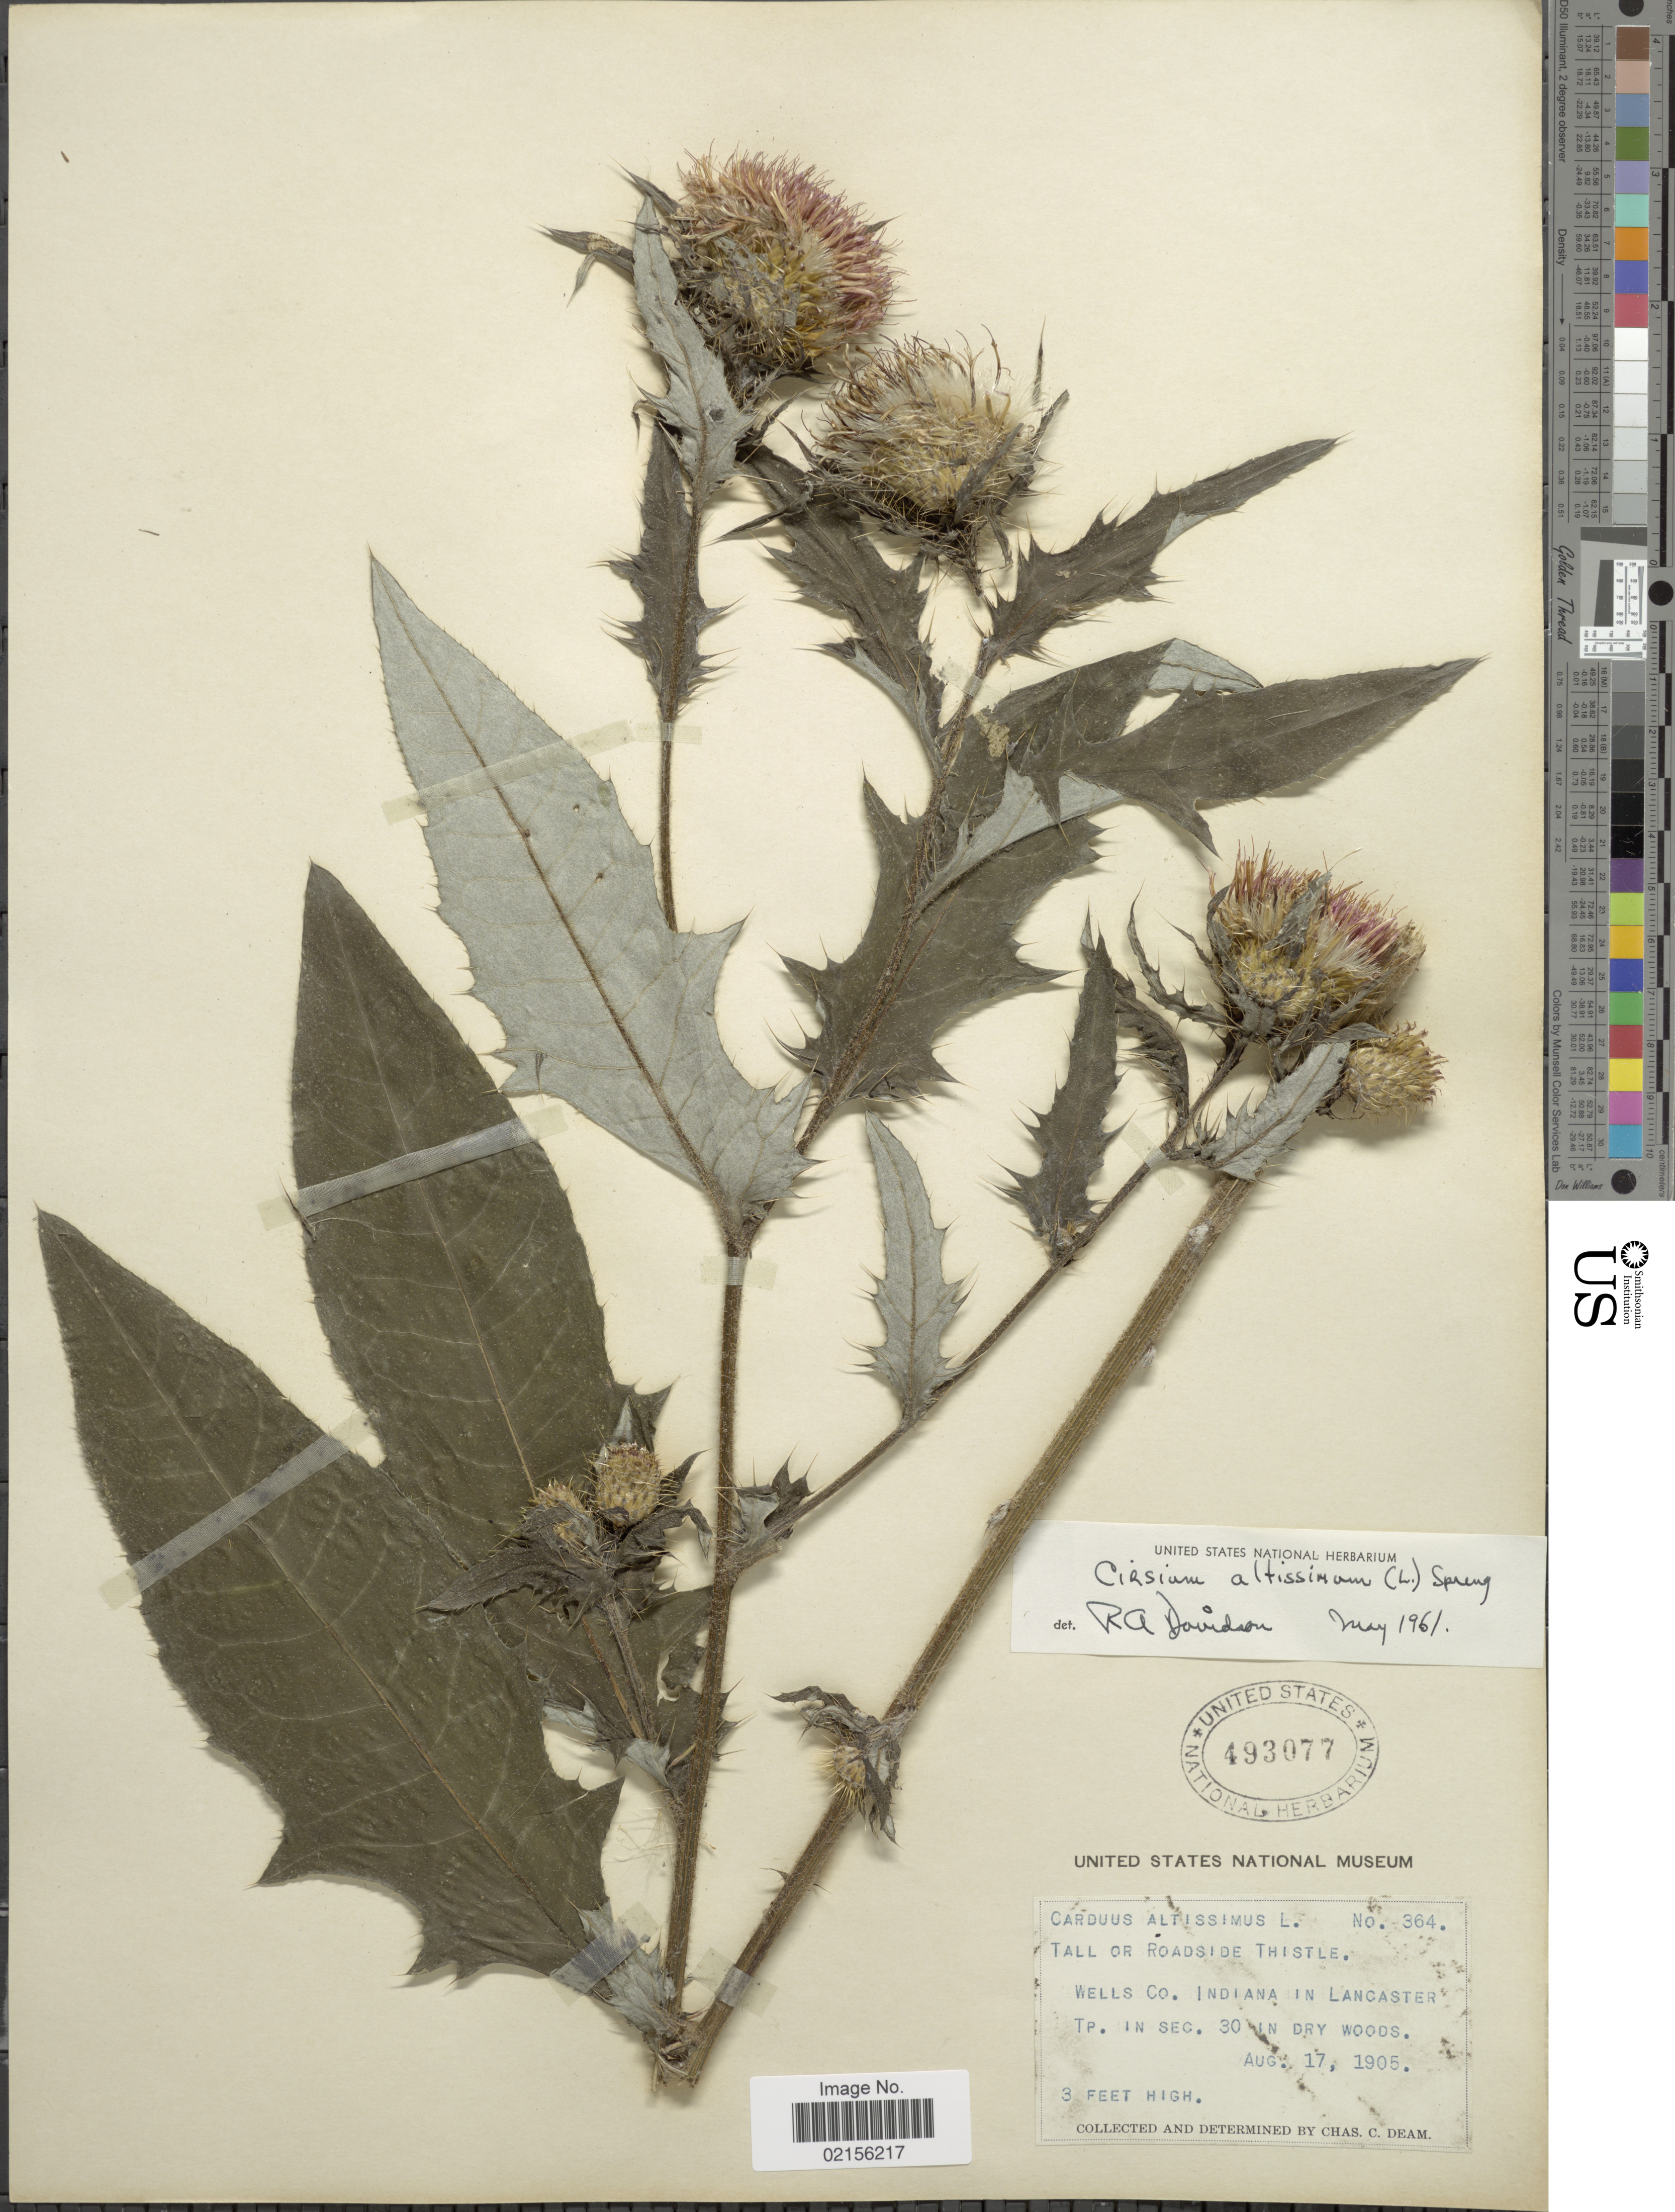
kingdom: Plantae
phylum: Tracheophyta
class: Magnoliopsida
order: Asterales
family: Asteraceae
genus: Cirsium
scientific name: Cirsium altissimum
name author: (L.) Spreng.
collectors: C. C. Deam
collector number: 364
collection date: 1905-08-17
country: United States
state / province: Indiana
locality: Tall or Roadside Thistle, Wells Co. Indiana in Lancaster Tp. in sec 30 in dry woods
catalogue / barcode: US 493077